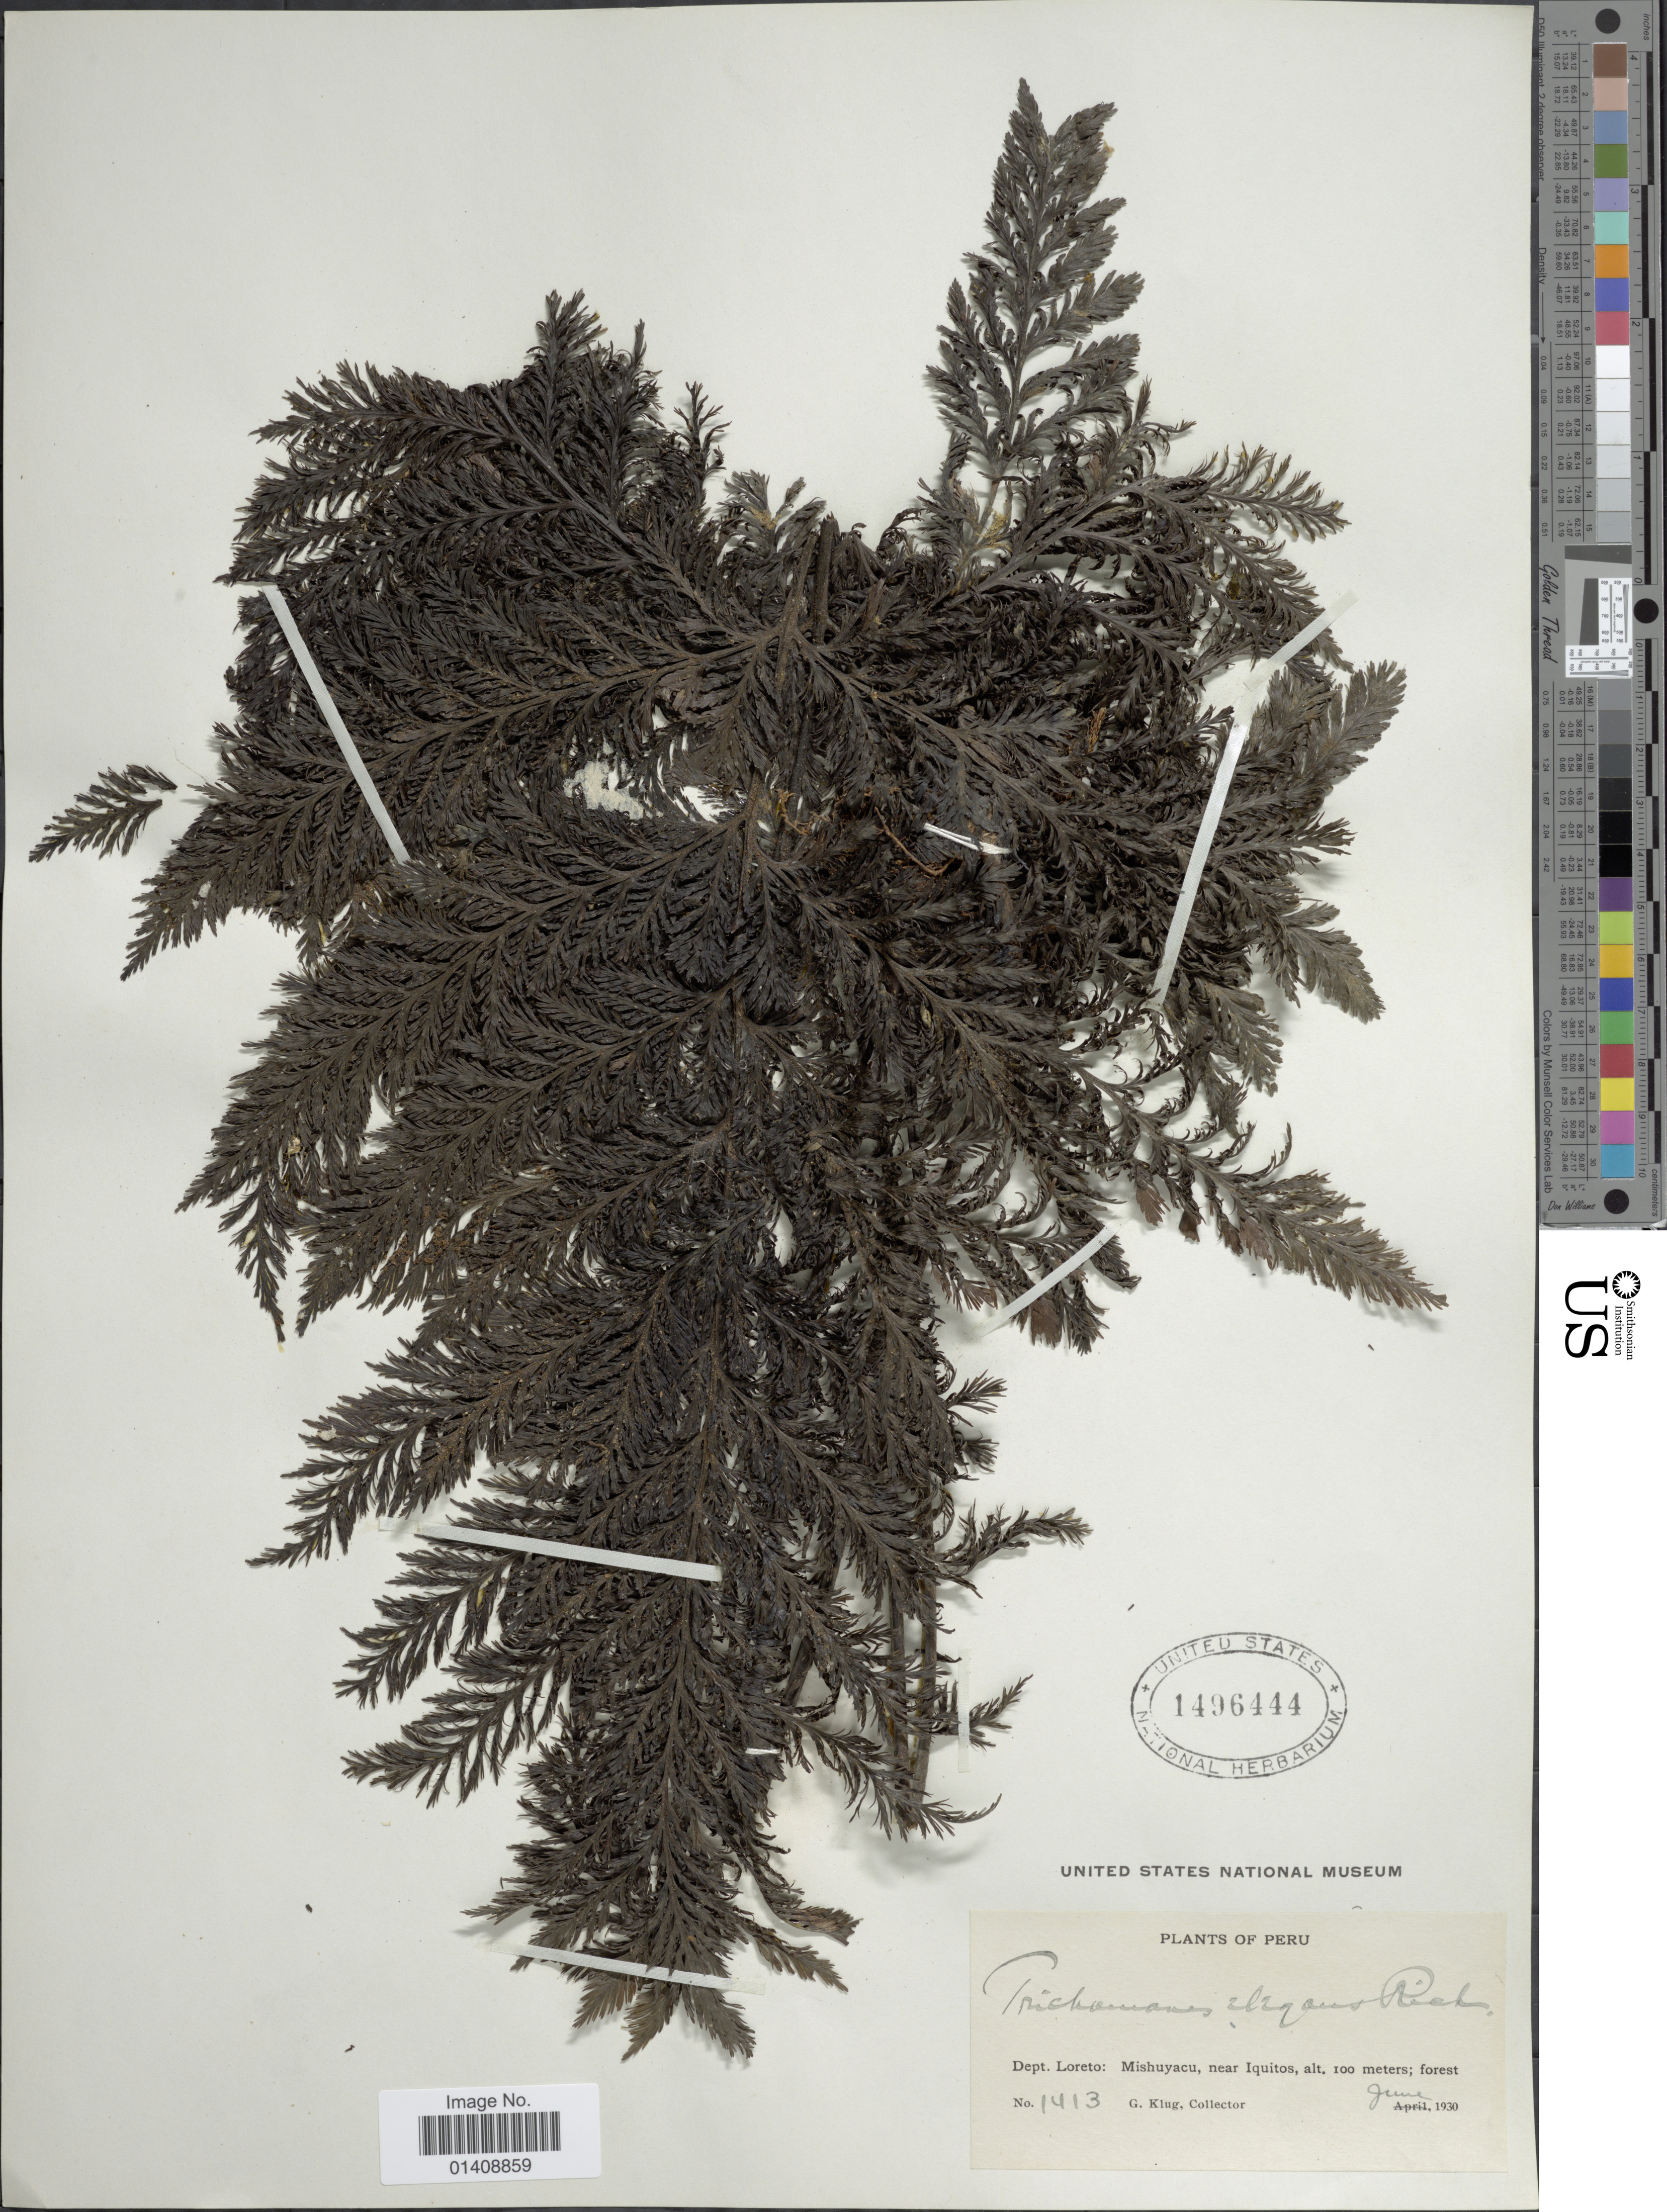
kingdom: Plantae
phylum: Tracheophyta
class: Polypodiopsida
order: Hymenophyllales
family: Hymenophyllaceae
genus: Trichomanes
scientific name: Trichomanes elegans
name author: Rich.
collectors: G. Klug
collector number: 1413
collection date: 1930-06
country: Peru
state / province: Loreto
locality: Mishuyacu, near Iquitos.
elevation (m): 100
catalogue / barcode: US 1496444